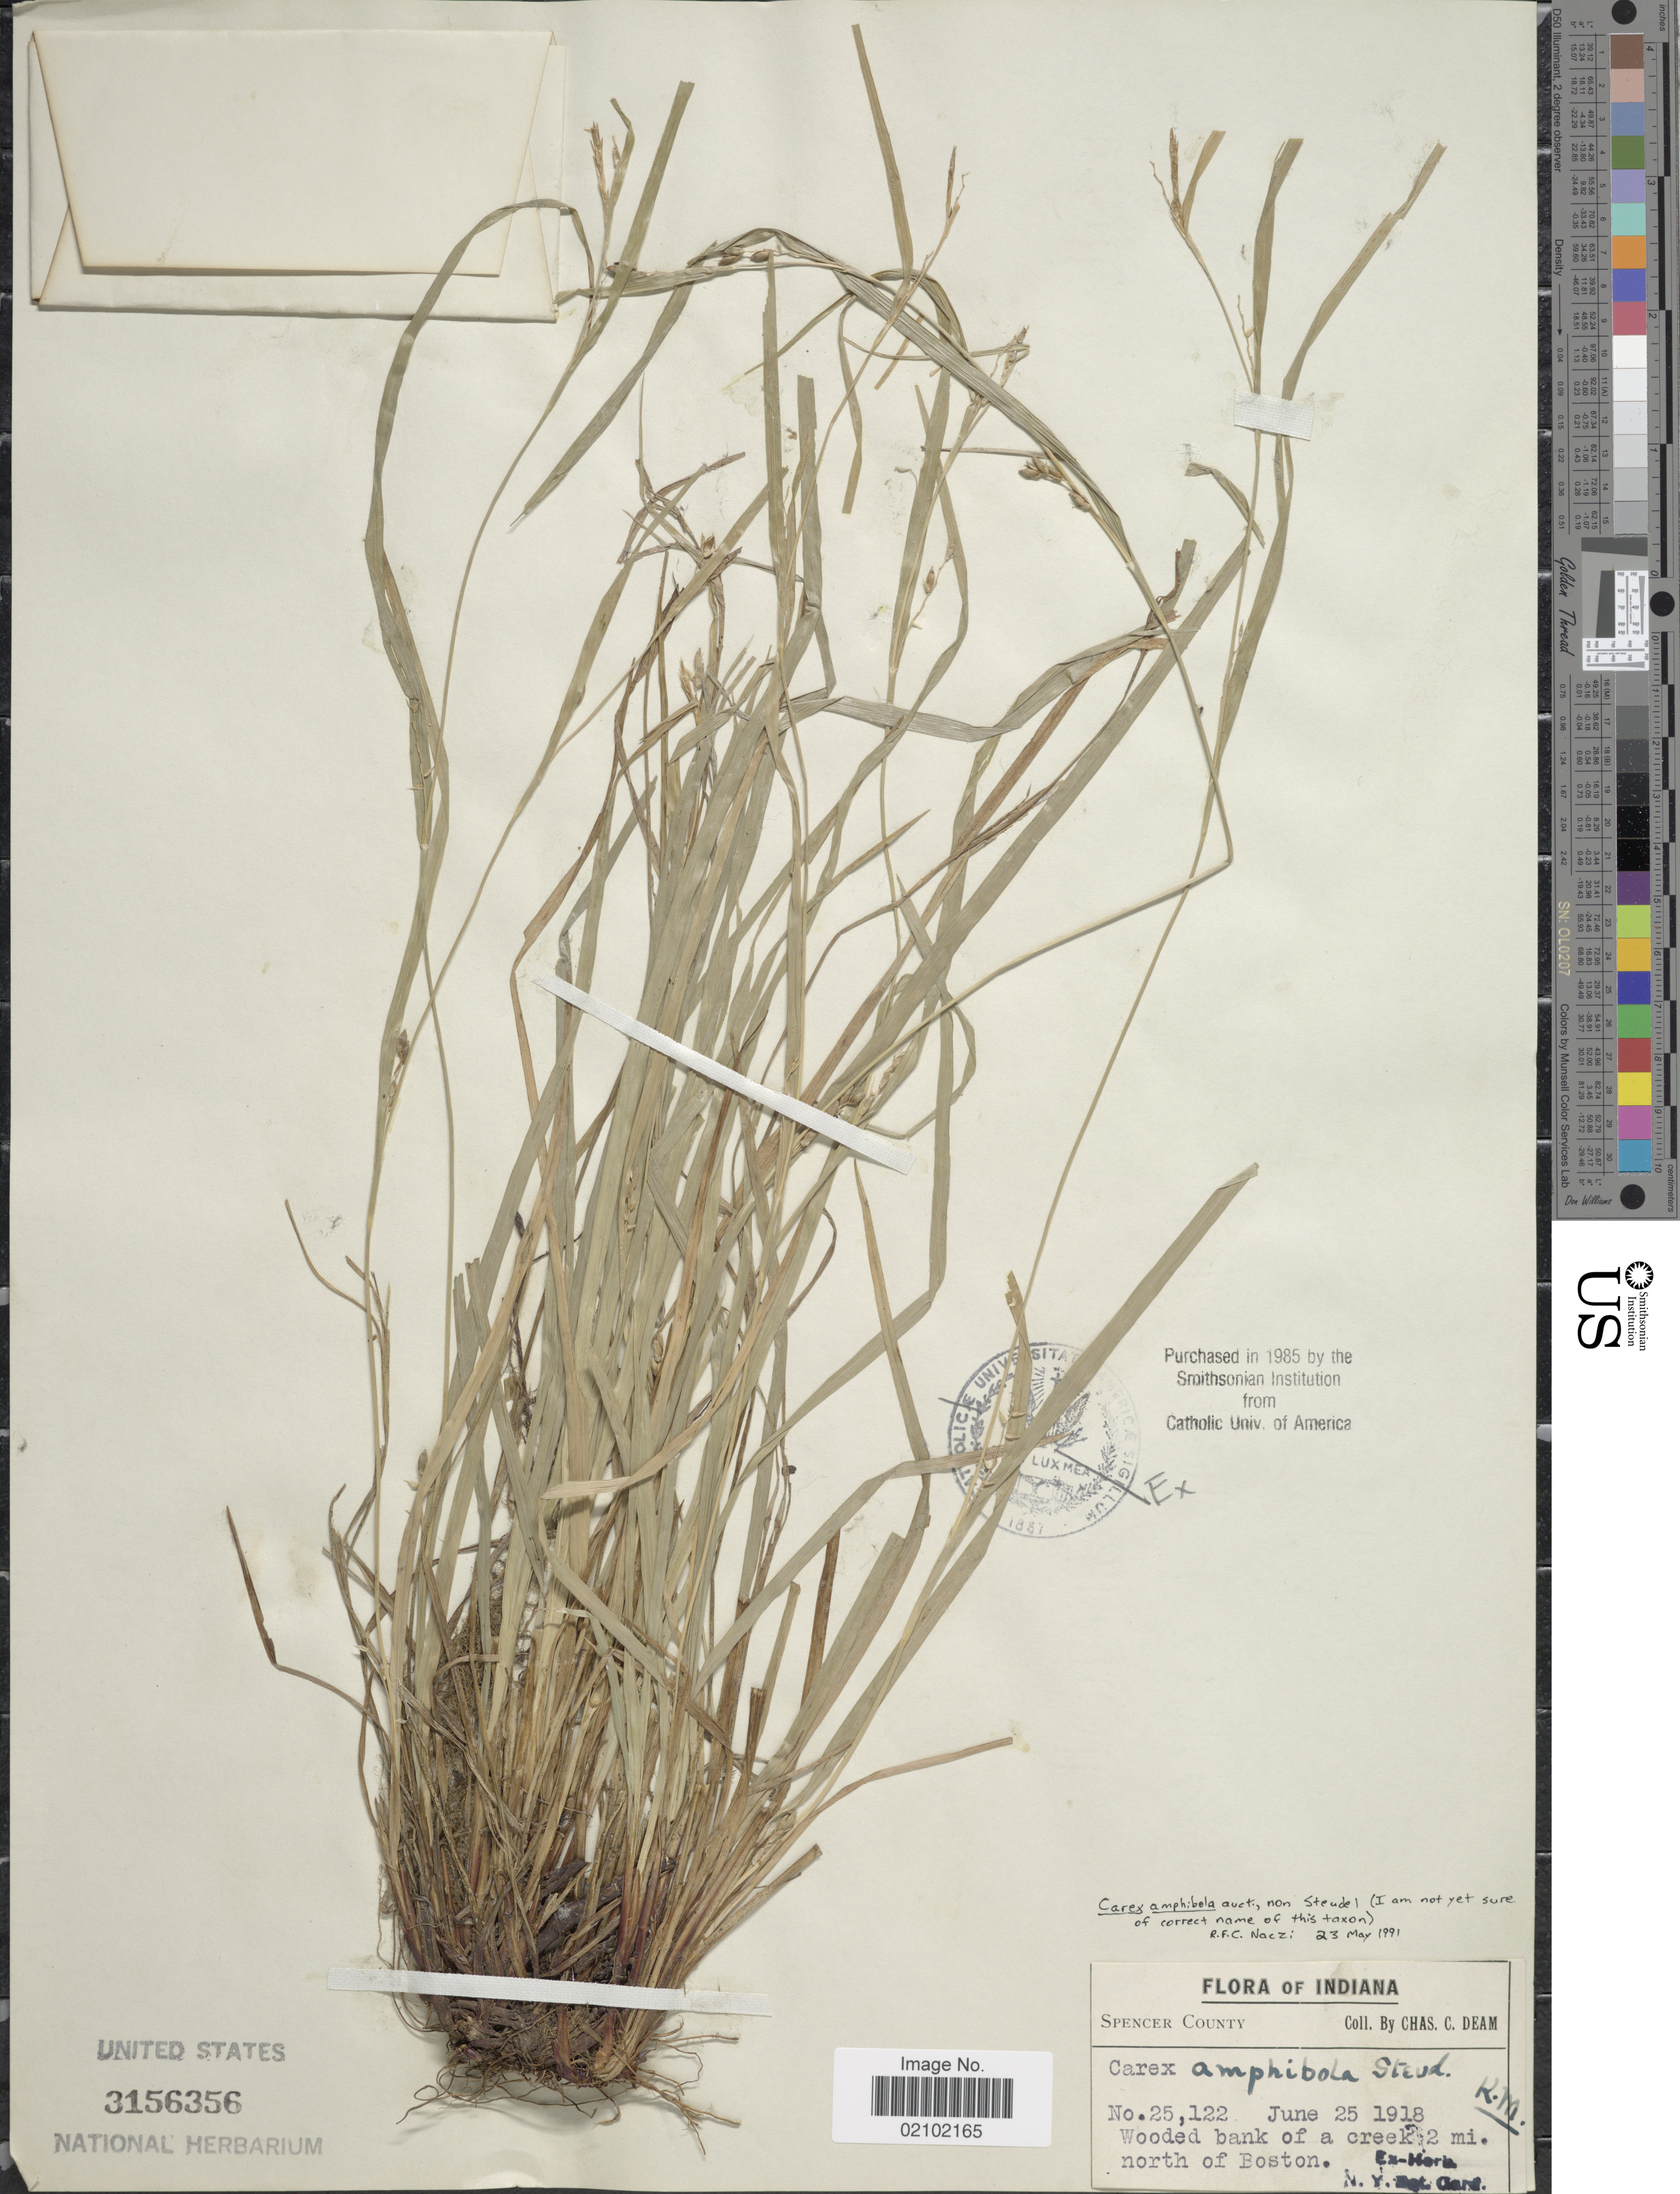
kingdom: Plantae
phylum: Tracheophyta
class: Liliopsida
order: Poales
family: Cyperaceae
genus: Carex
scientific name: Carex amphibola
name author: Steud.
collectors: C. C. Deam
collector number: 25122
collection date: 1918-06-25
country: United States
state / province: Indiana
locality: Spencer County. 2 mi. north of Boston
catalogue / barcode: US 3156356